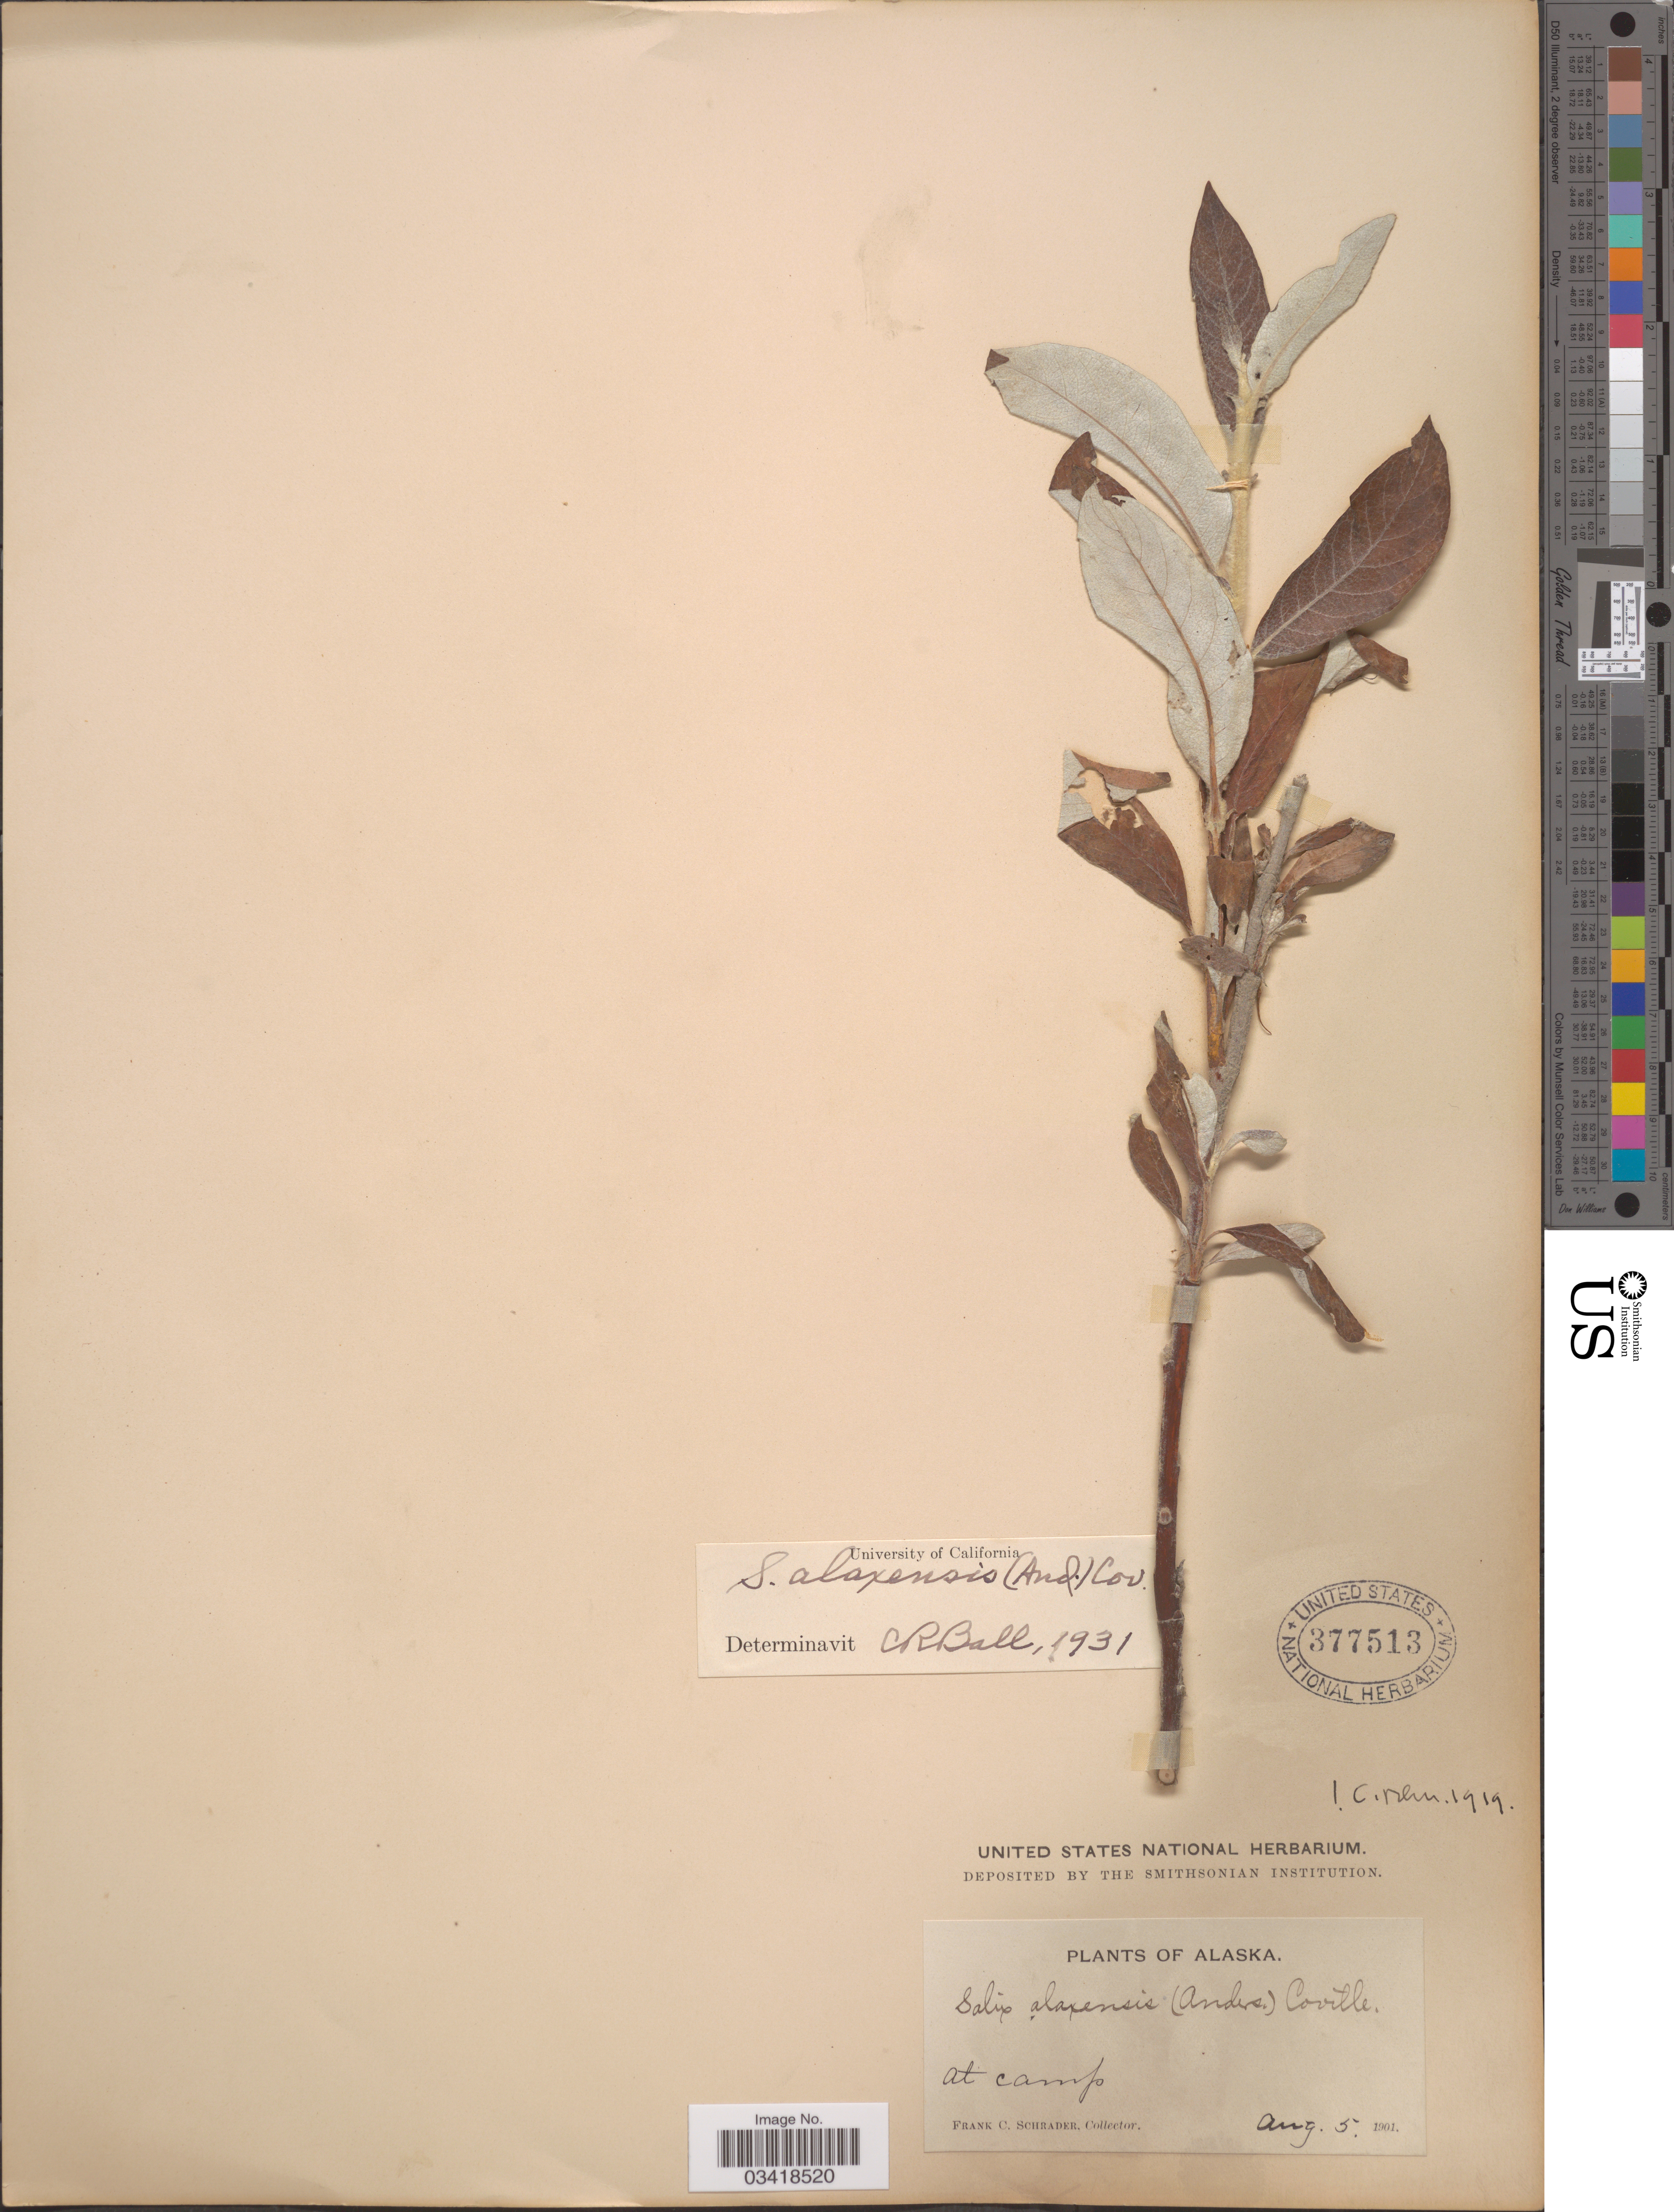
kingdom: Plantae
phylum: Tracheophyta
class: Magnoliopsida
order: Malpighiales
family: Salicaceae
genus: Salix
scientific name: Salix alaxensis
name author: (Andersson) Coville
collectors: F. C. Schrader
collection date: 1901-08-05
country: United States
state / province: Alaska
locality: At camp.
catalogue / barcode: US 377513